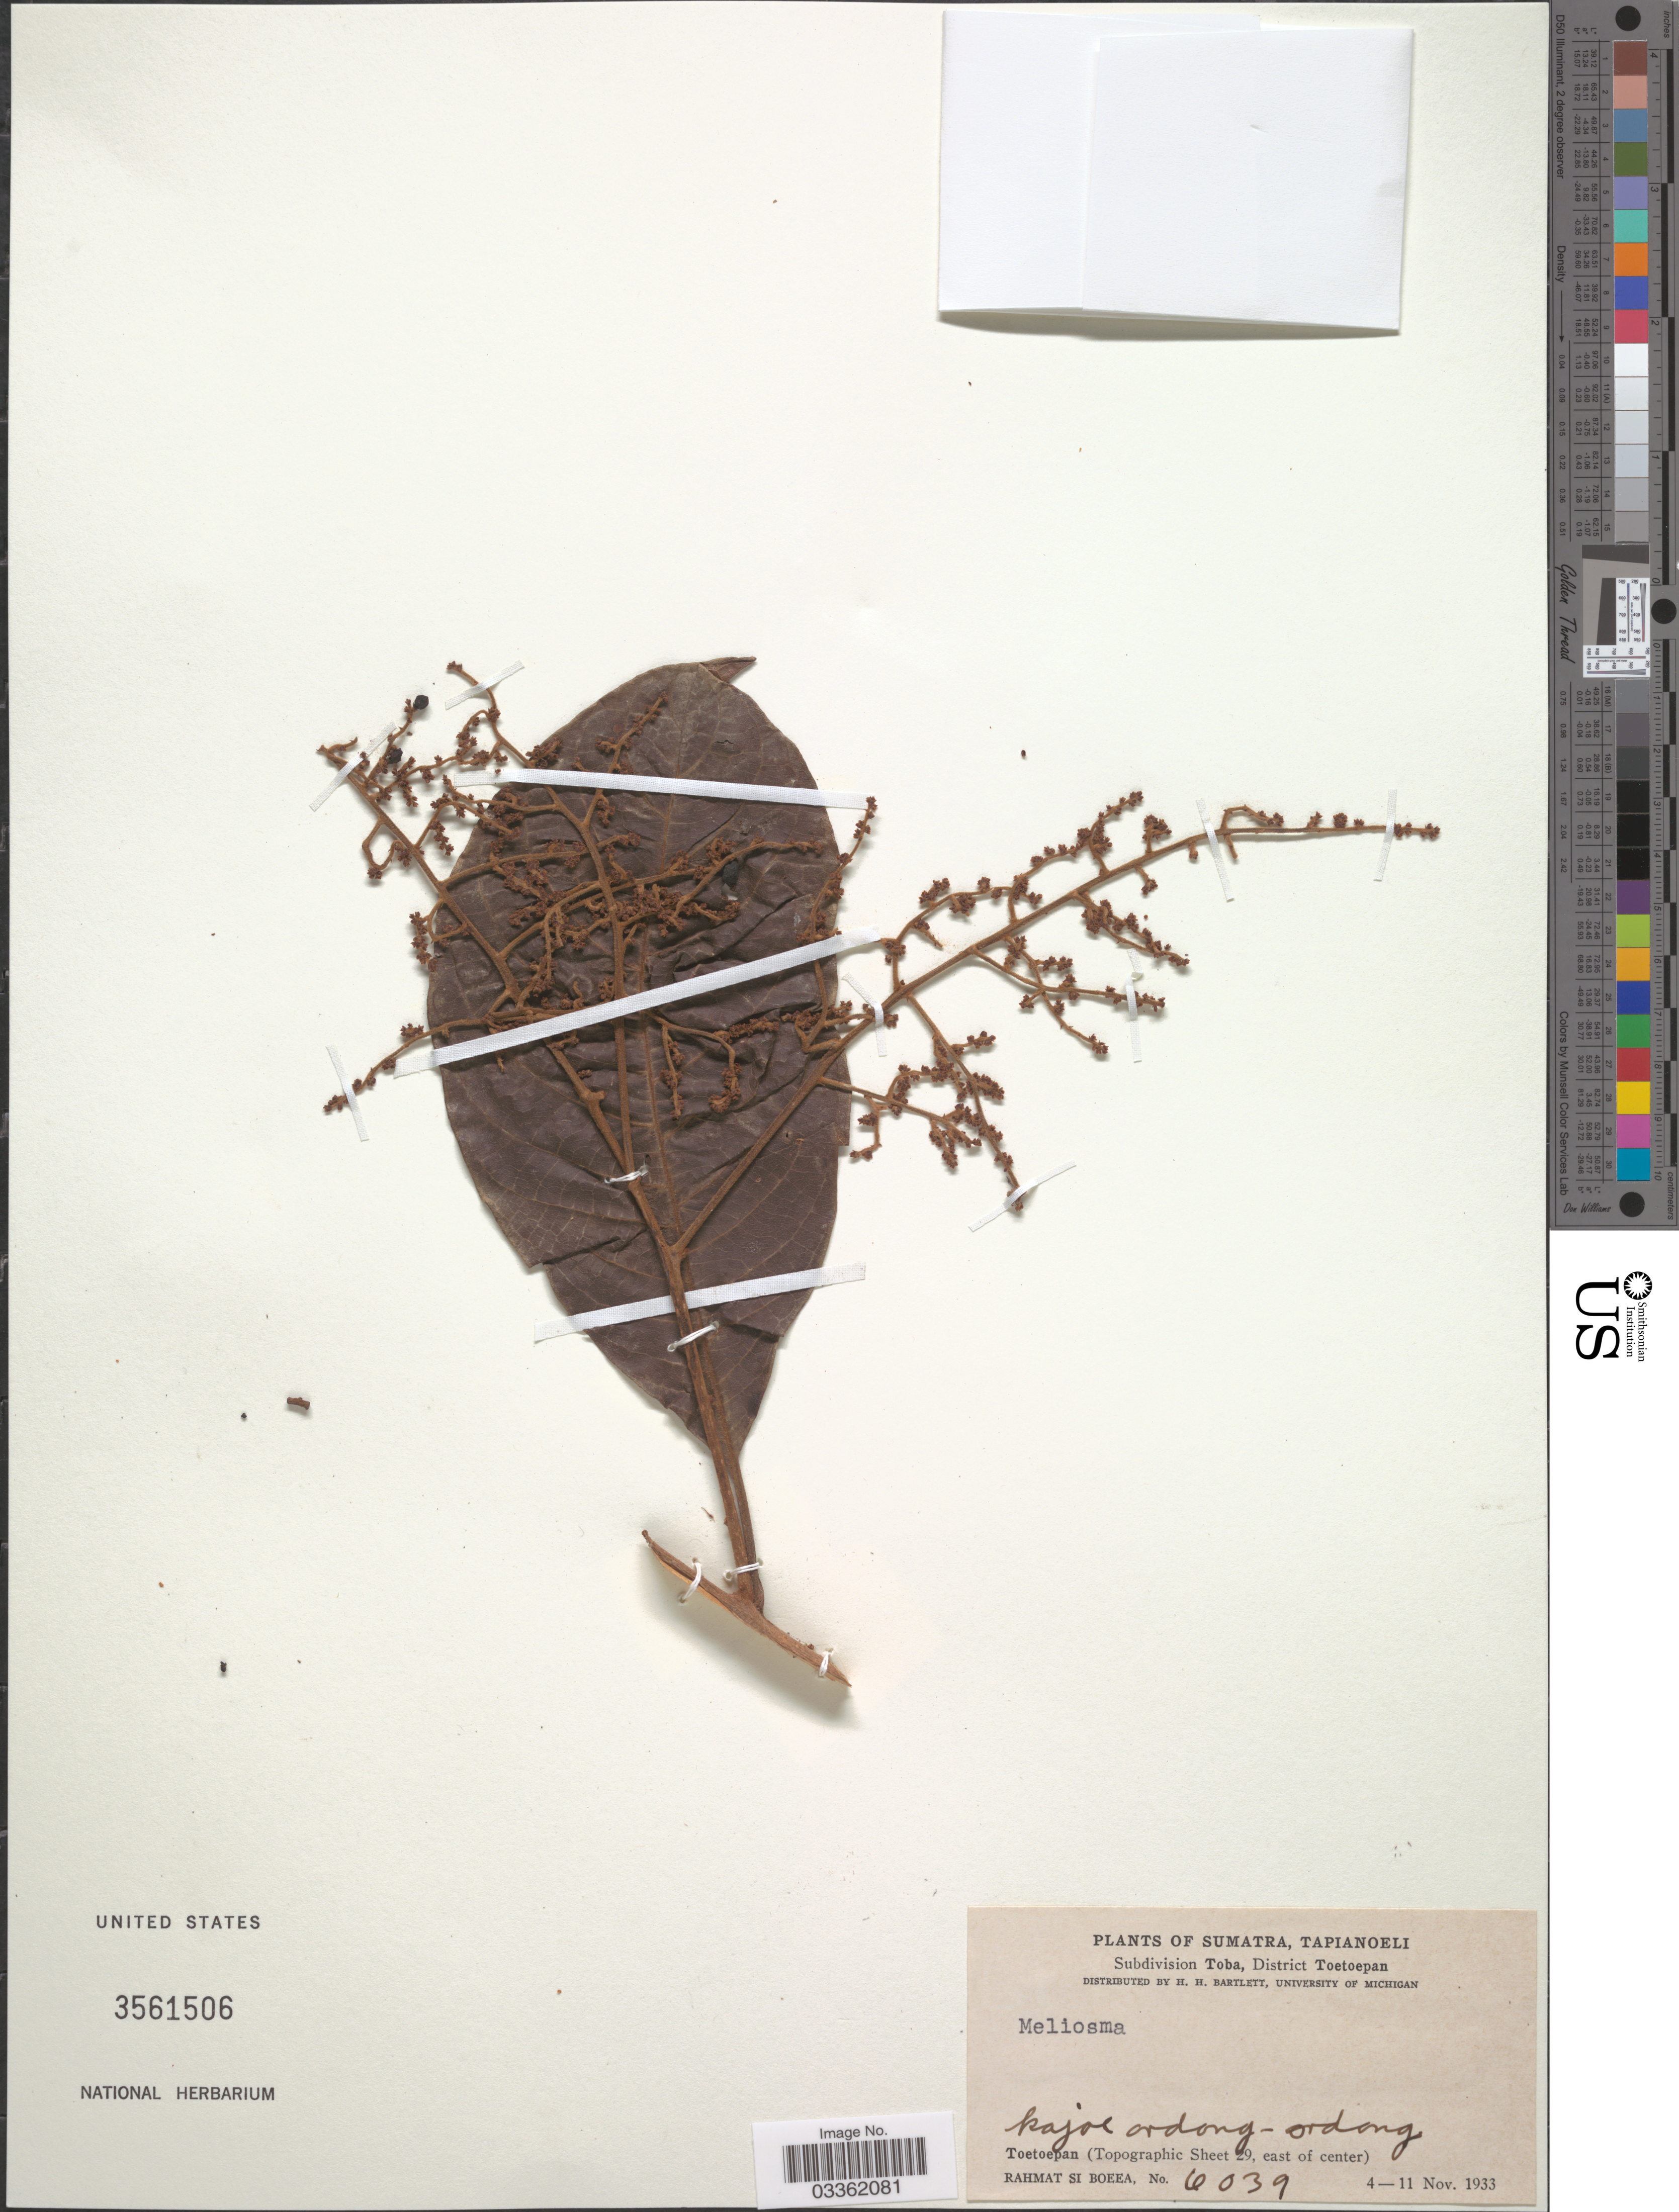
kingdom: Plantae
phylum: Tracheophyta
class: Magnoliopsida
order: Proteales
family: Sabiaceae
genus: Meliosma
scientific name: Meliosma sp.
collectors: Rahmat Si Boeea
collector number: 6039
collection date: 1933-11-04/1933-11-11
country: Indonesia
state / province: Sumatra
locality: Tapianoeli. Subdivision Toba, District Toetoepan. Toetoepan (Topographic Sheet 29, east of center).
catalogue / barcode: US 3561506